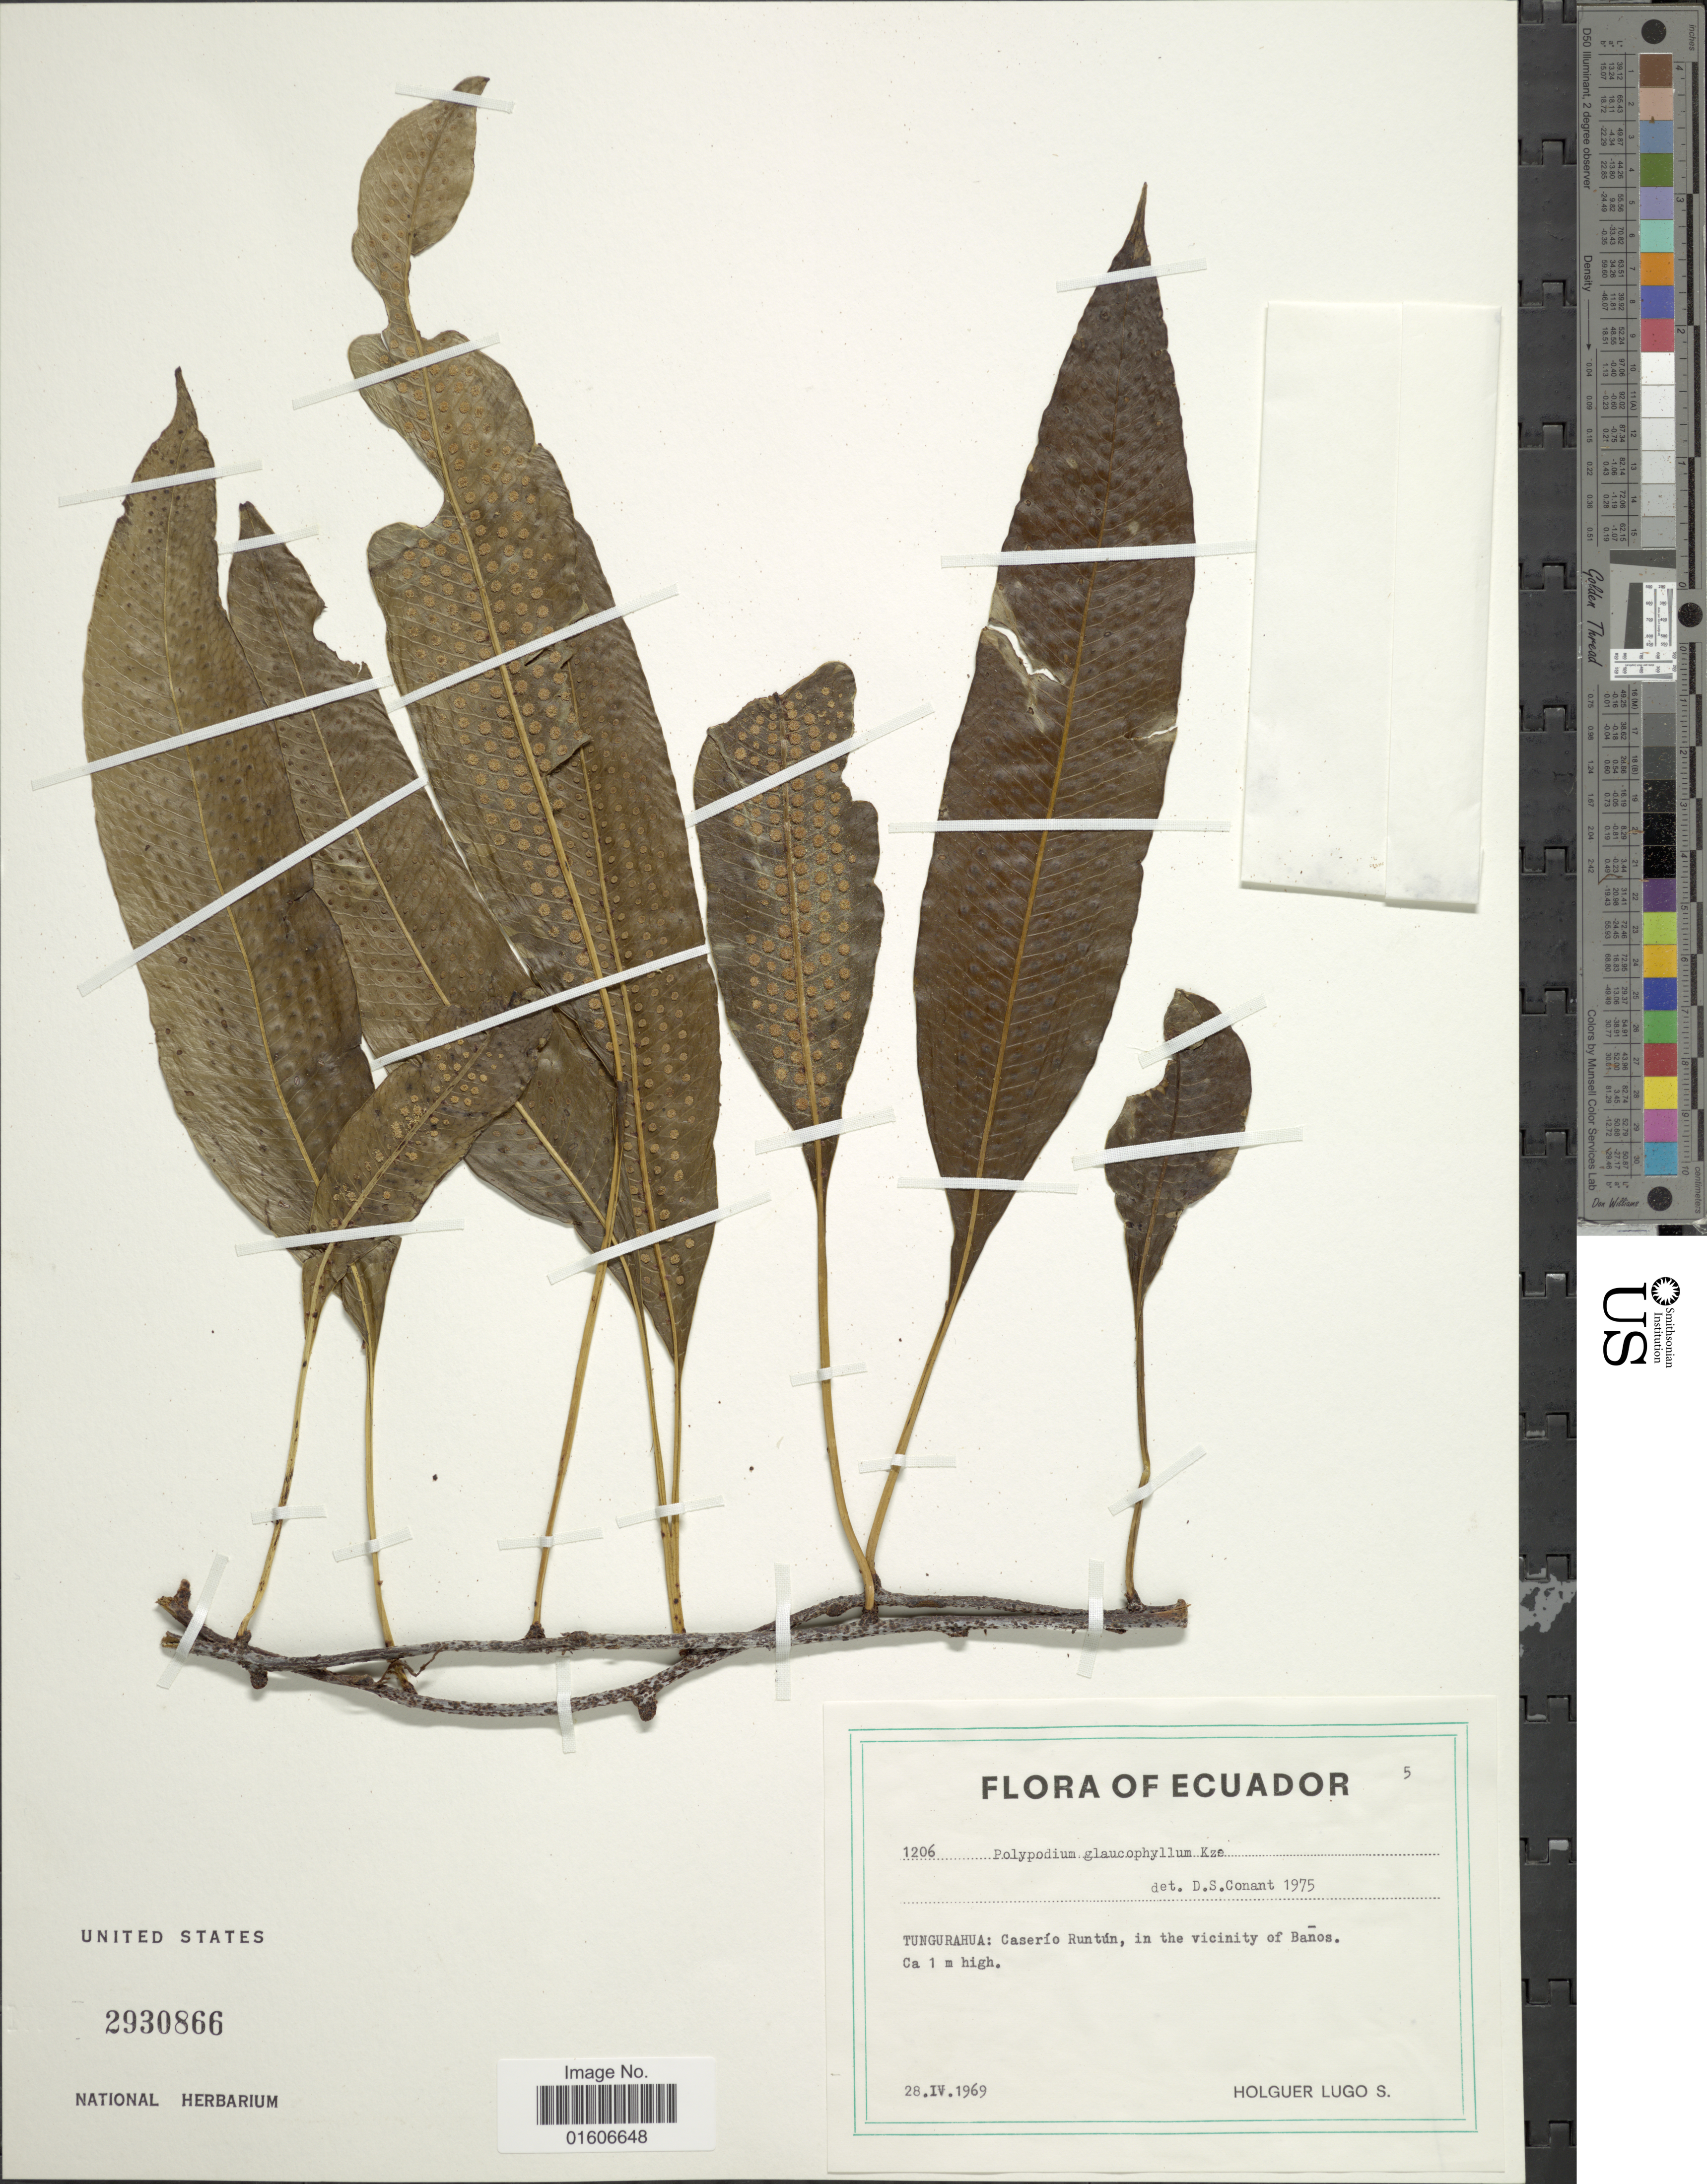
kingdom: Plantae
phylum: Tracheophyta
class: Polypodiopsida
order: Polypodiales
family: Polypodiaceae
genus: Serpocaulon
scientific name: Serpocaulon levigatum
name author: (Cav.) A.R. Sm.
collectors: H. Lugo S.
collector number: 1206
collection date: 1969-04-28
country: Ecuador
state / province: Tungurahua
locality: Tungurahua: Caserío Runtún, in the vicinity of Baños.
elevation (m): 1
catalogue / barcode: US 2930866